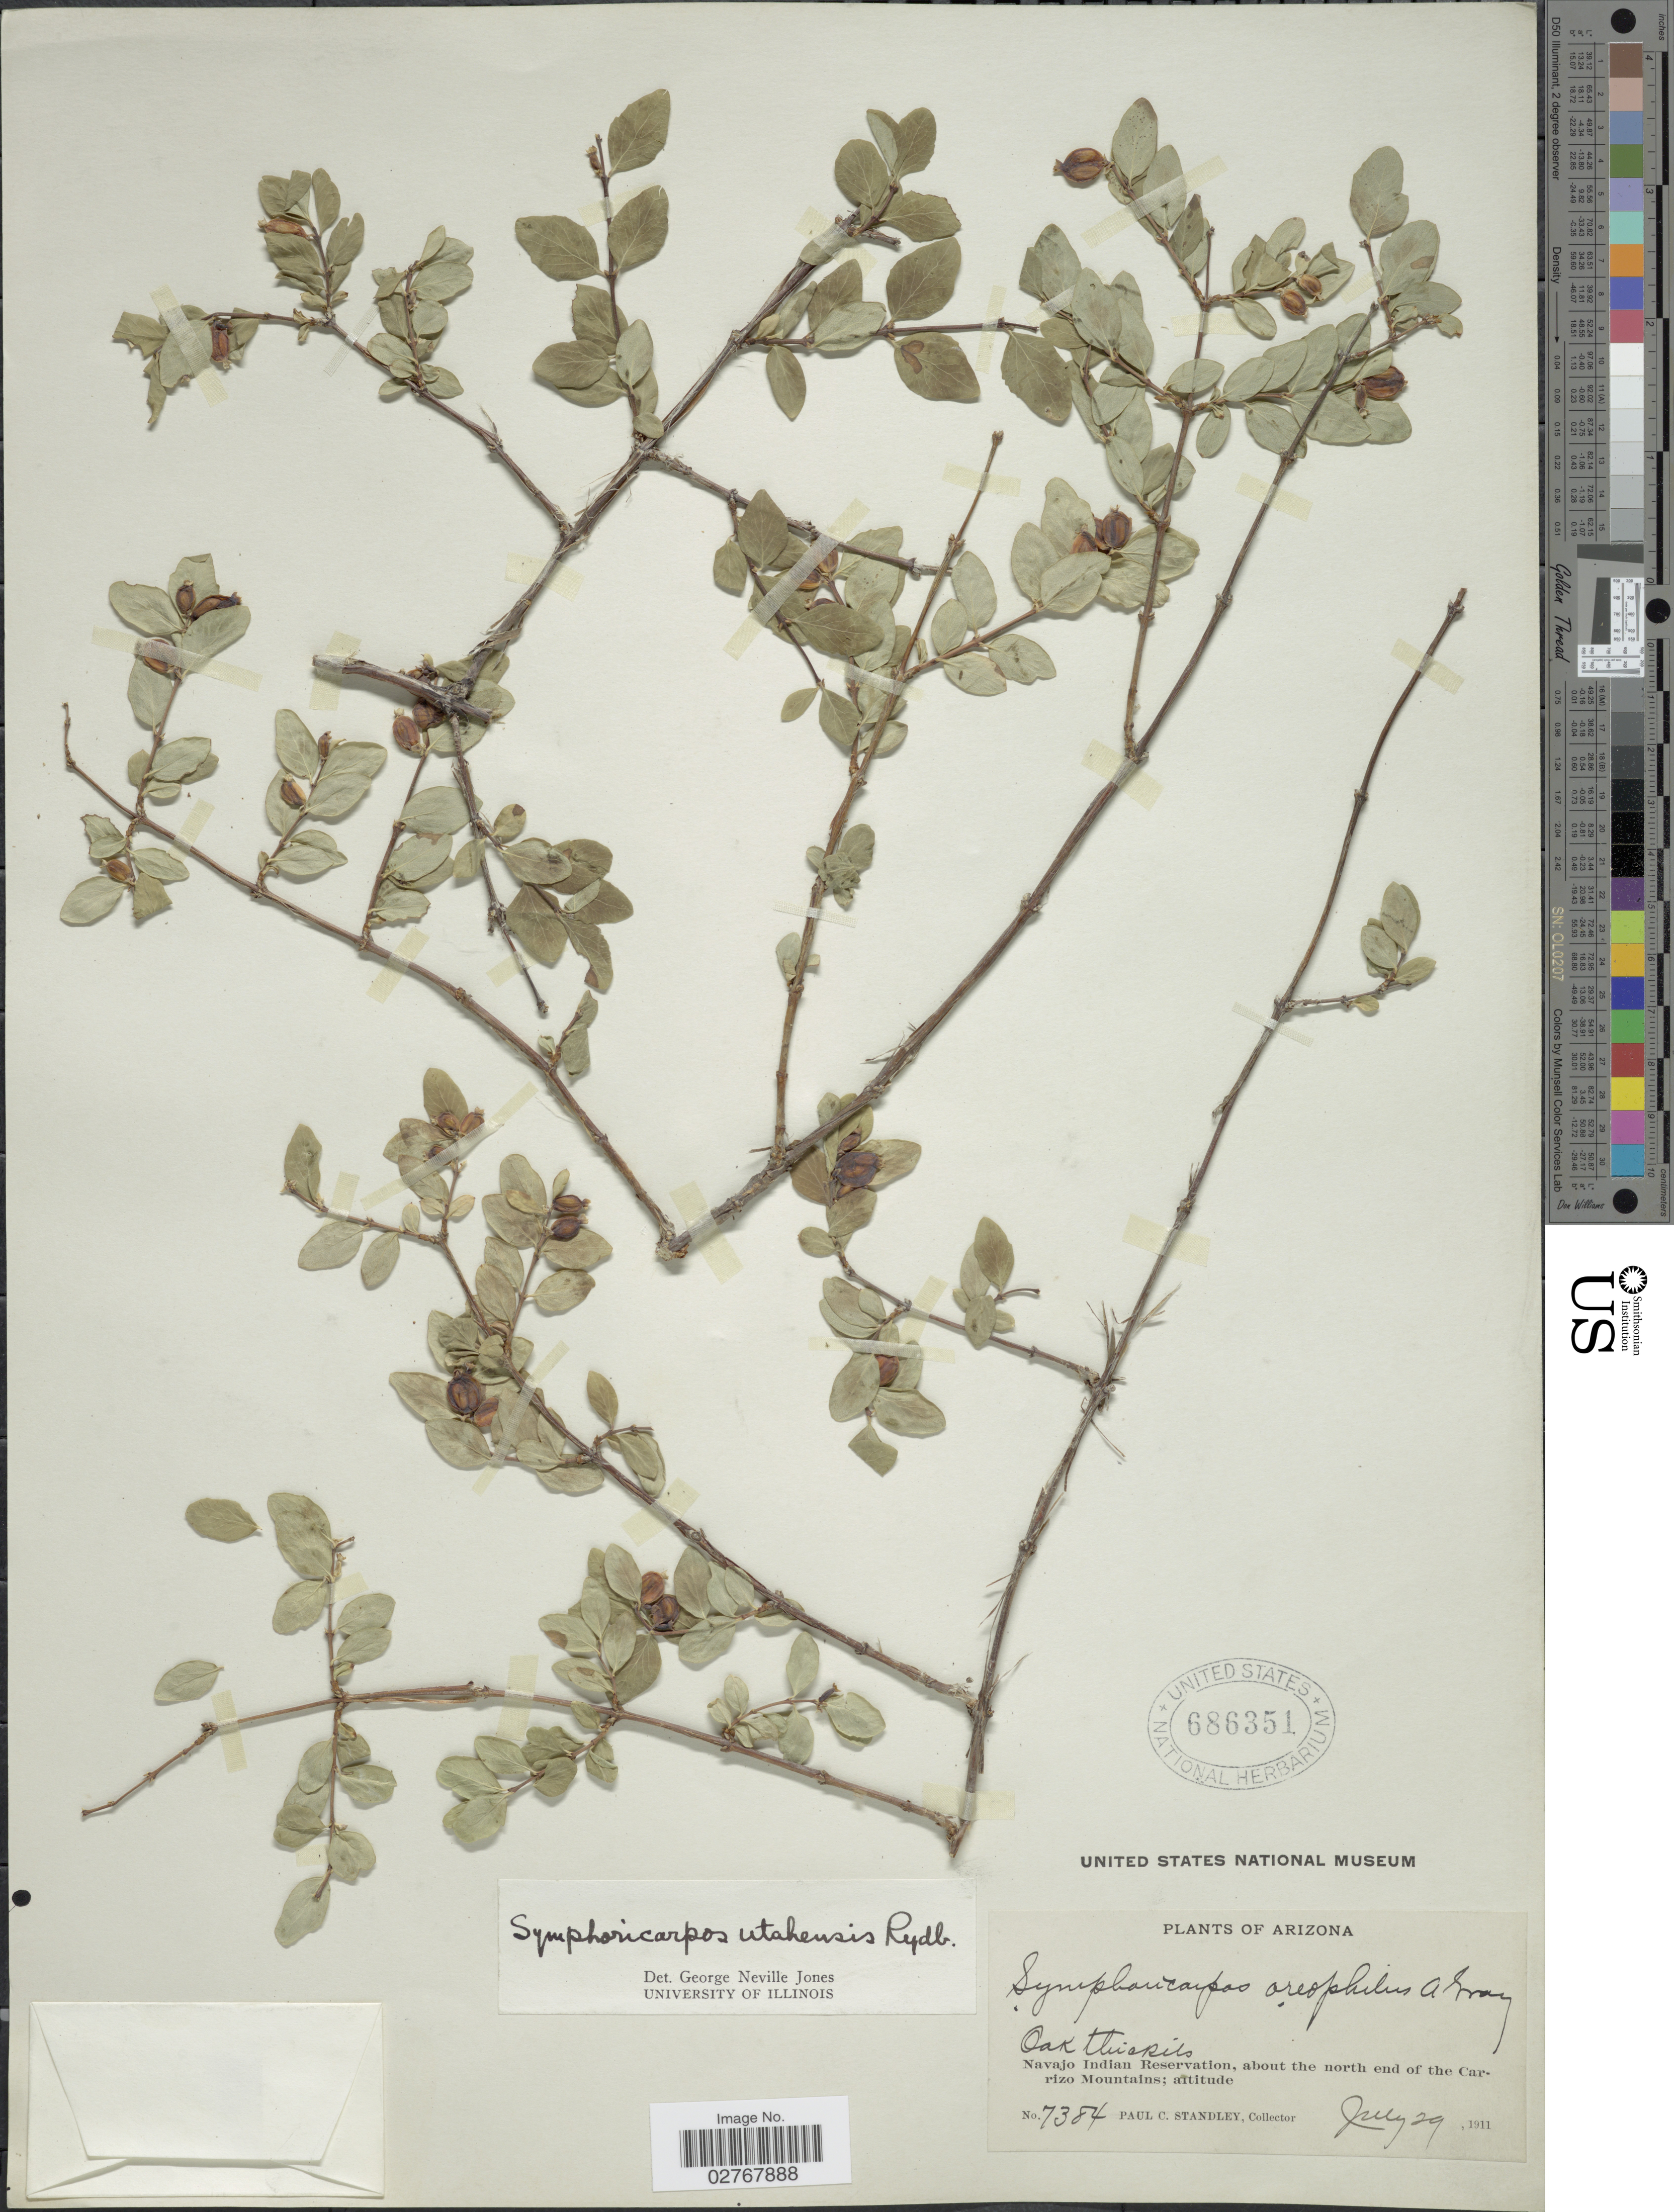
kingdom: Plantae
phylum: Tracheophyta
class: Magnoliopsida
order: Dipsacales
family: Caprifoliaceae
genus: Symphoricarpos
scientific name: Symphoricarpos utahensis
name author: Rydb.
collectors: P. C. Standley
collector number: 7384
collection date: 1911-07-29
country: United States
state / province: Arizona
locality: Oak thickets. Navajo Indian Reservation, about the north end of the Carizo Mountains.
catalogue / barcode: US 686351